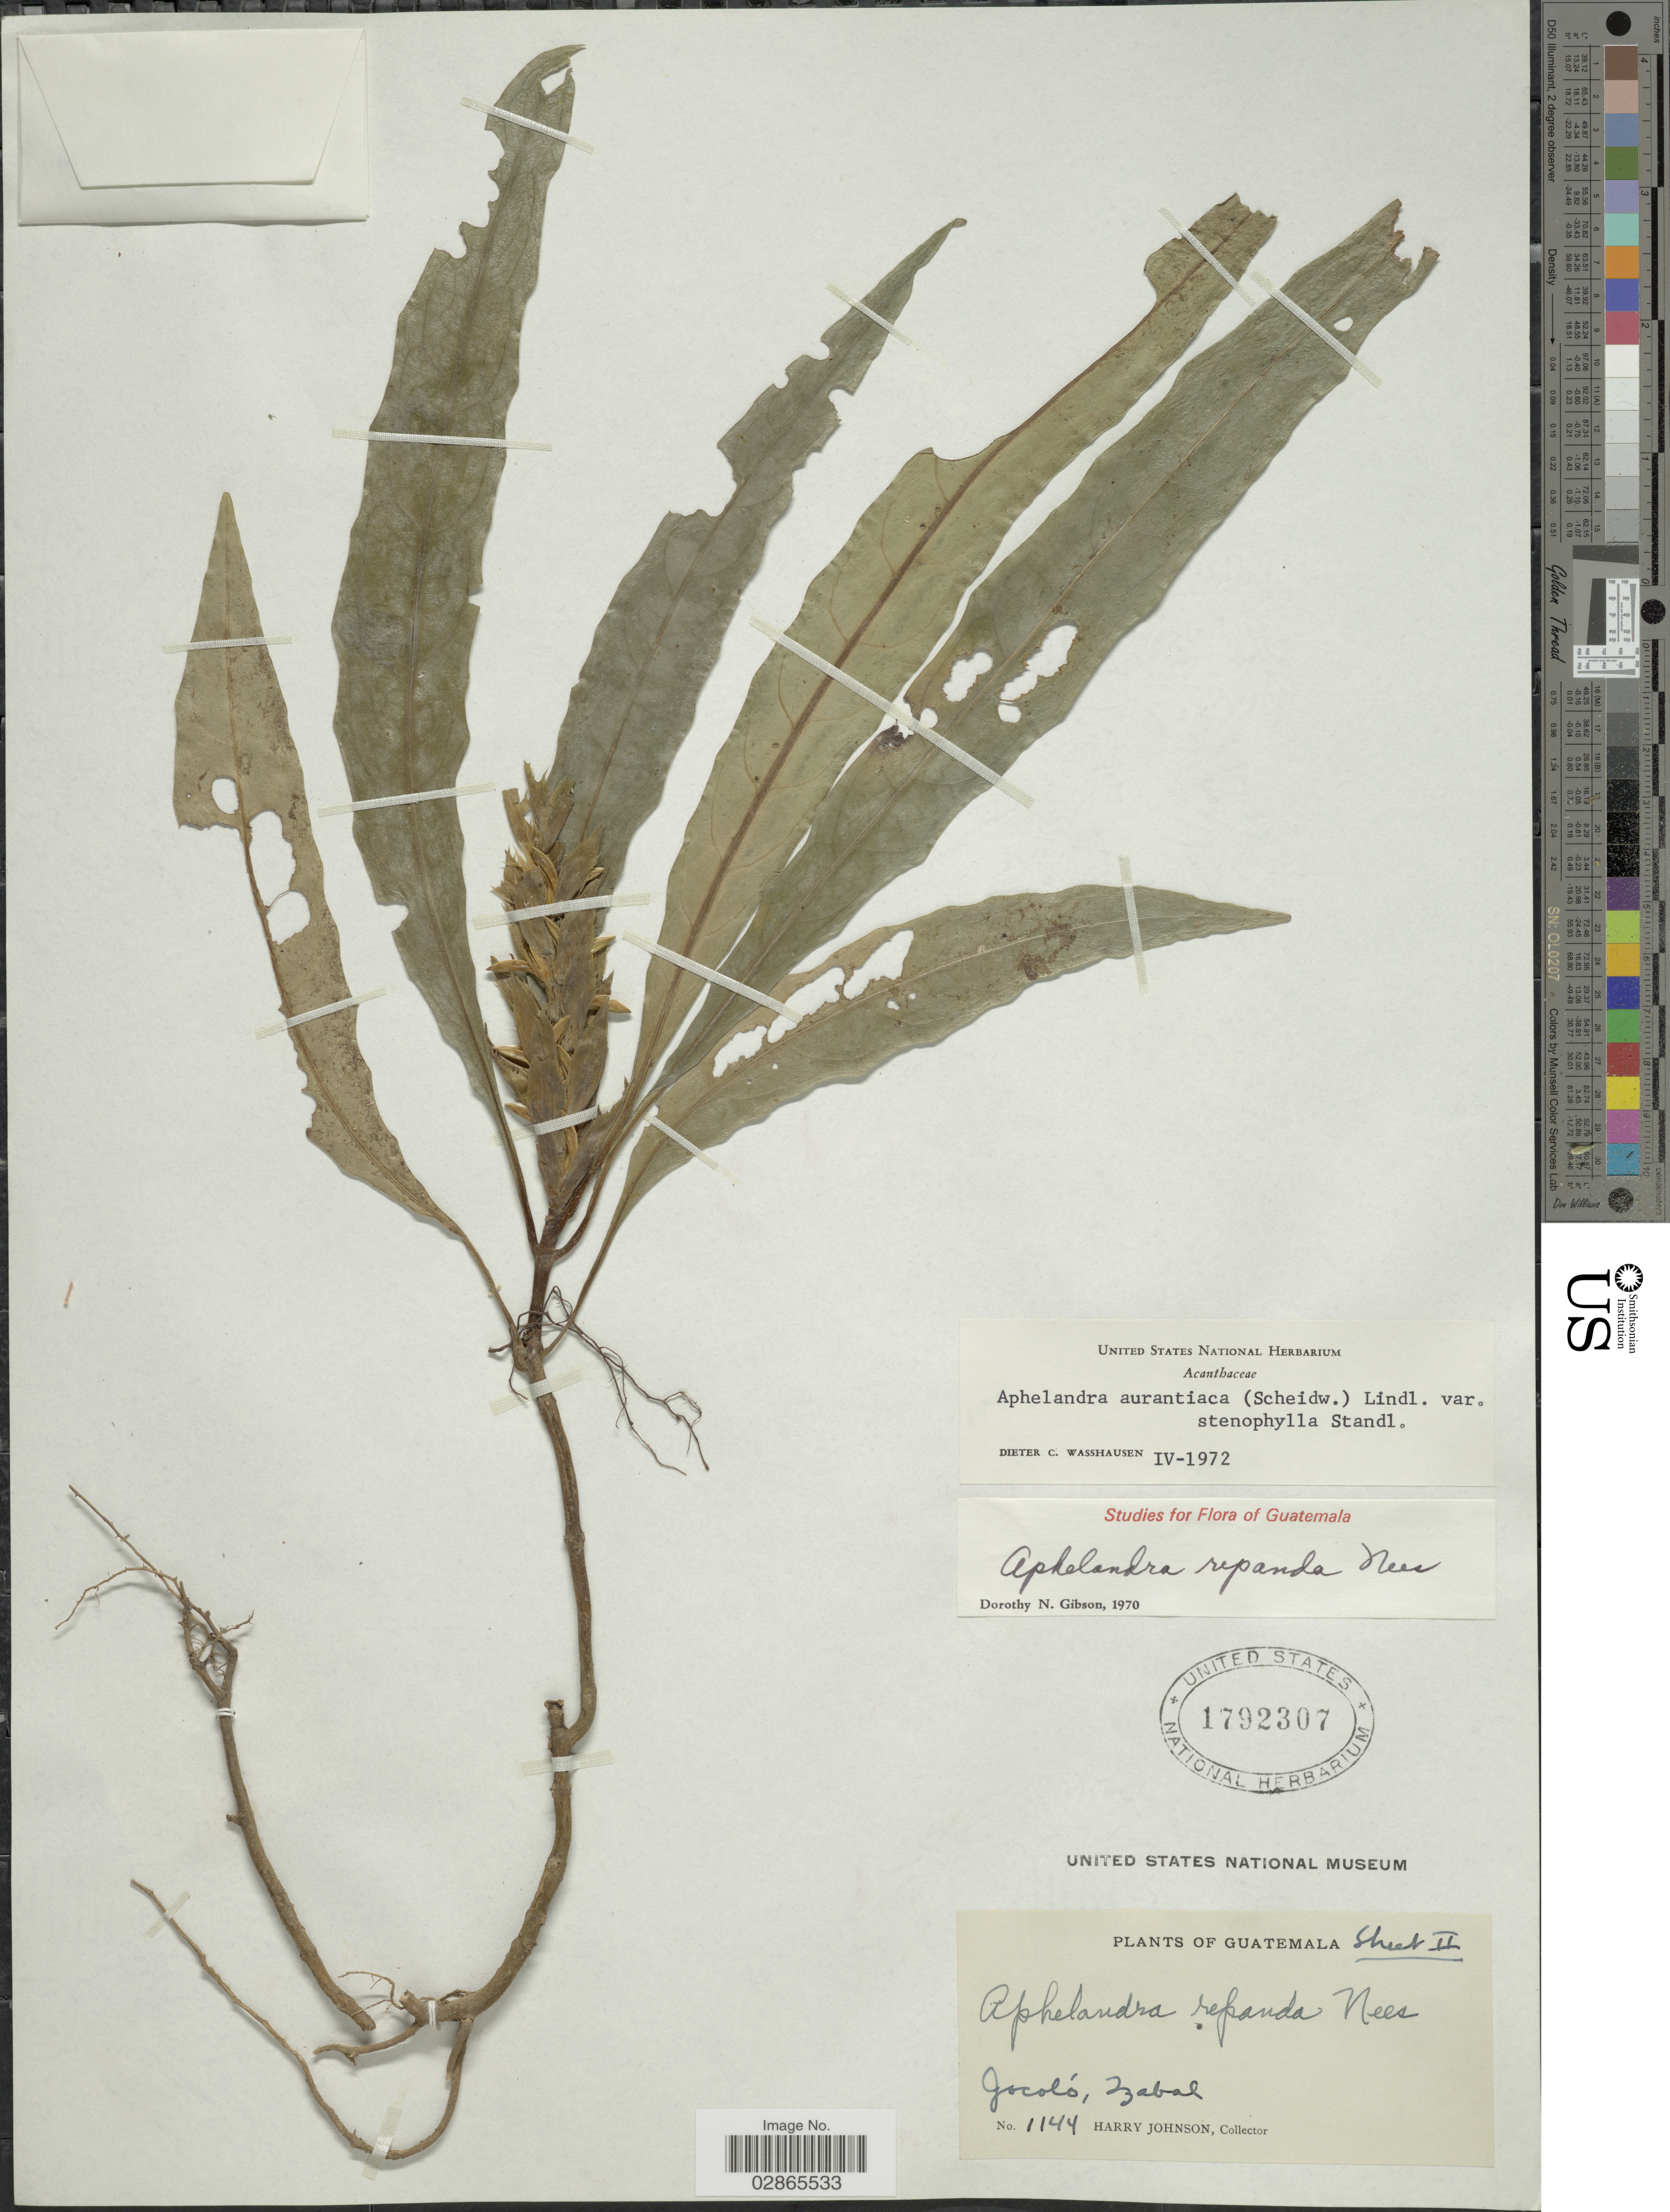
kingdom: Plantae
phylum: Tracheophyta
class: Magnoliopsida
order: Lamiales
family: Acanthaceae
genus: Aphelandra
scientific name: Aphelandra aurantiaca var. stenophylla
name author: Standl.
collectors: H. Johnson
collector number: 1144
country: Guatemala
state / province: Izabal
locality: Jocoló.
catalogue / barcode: US 1792307